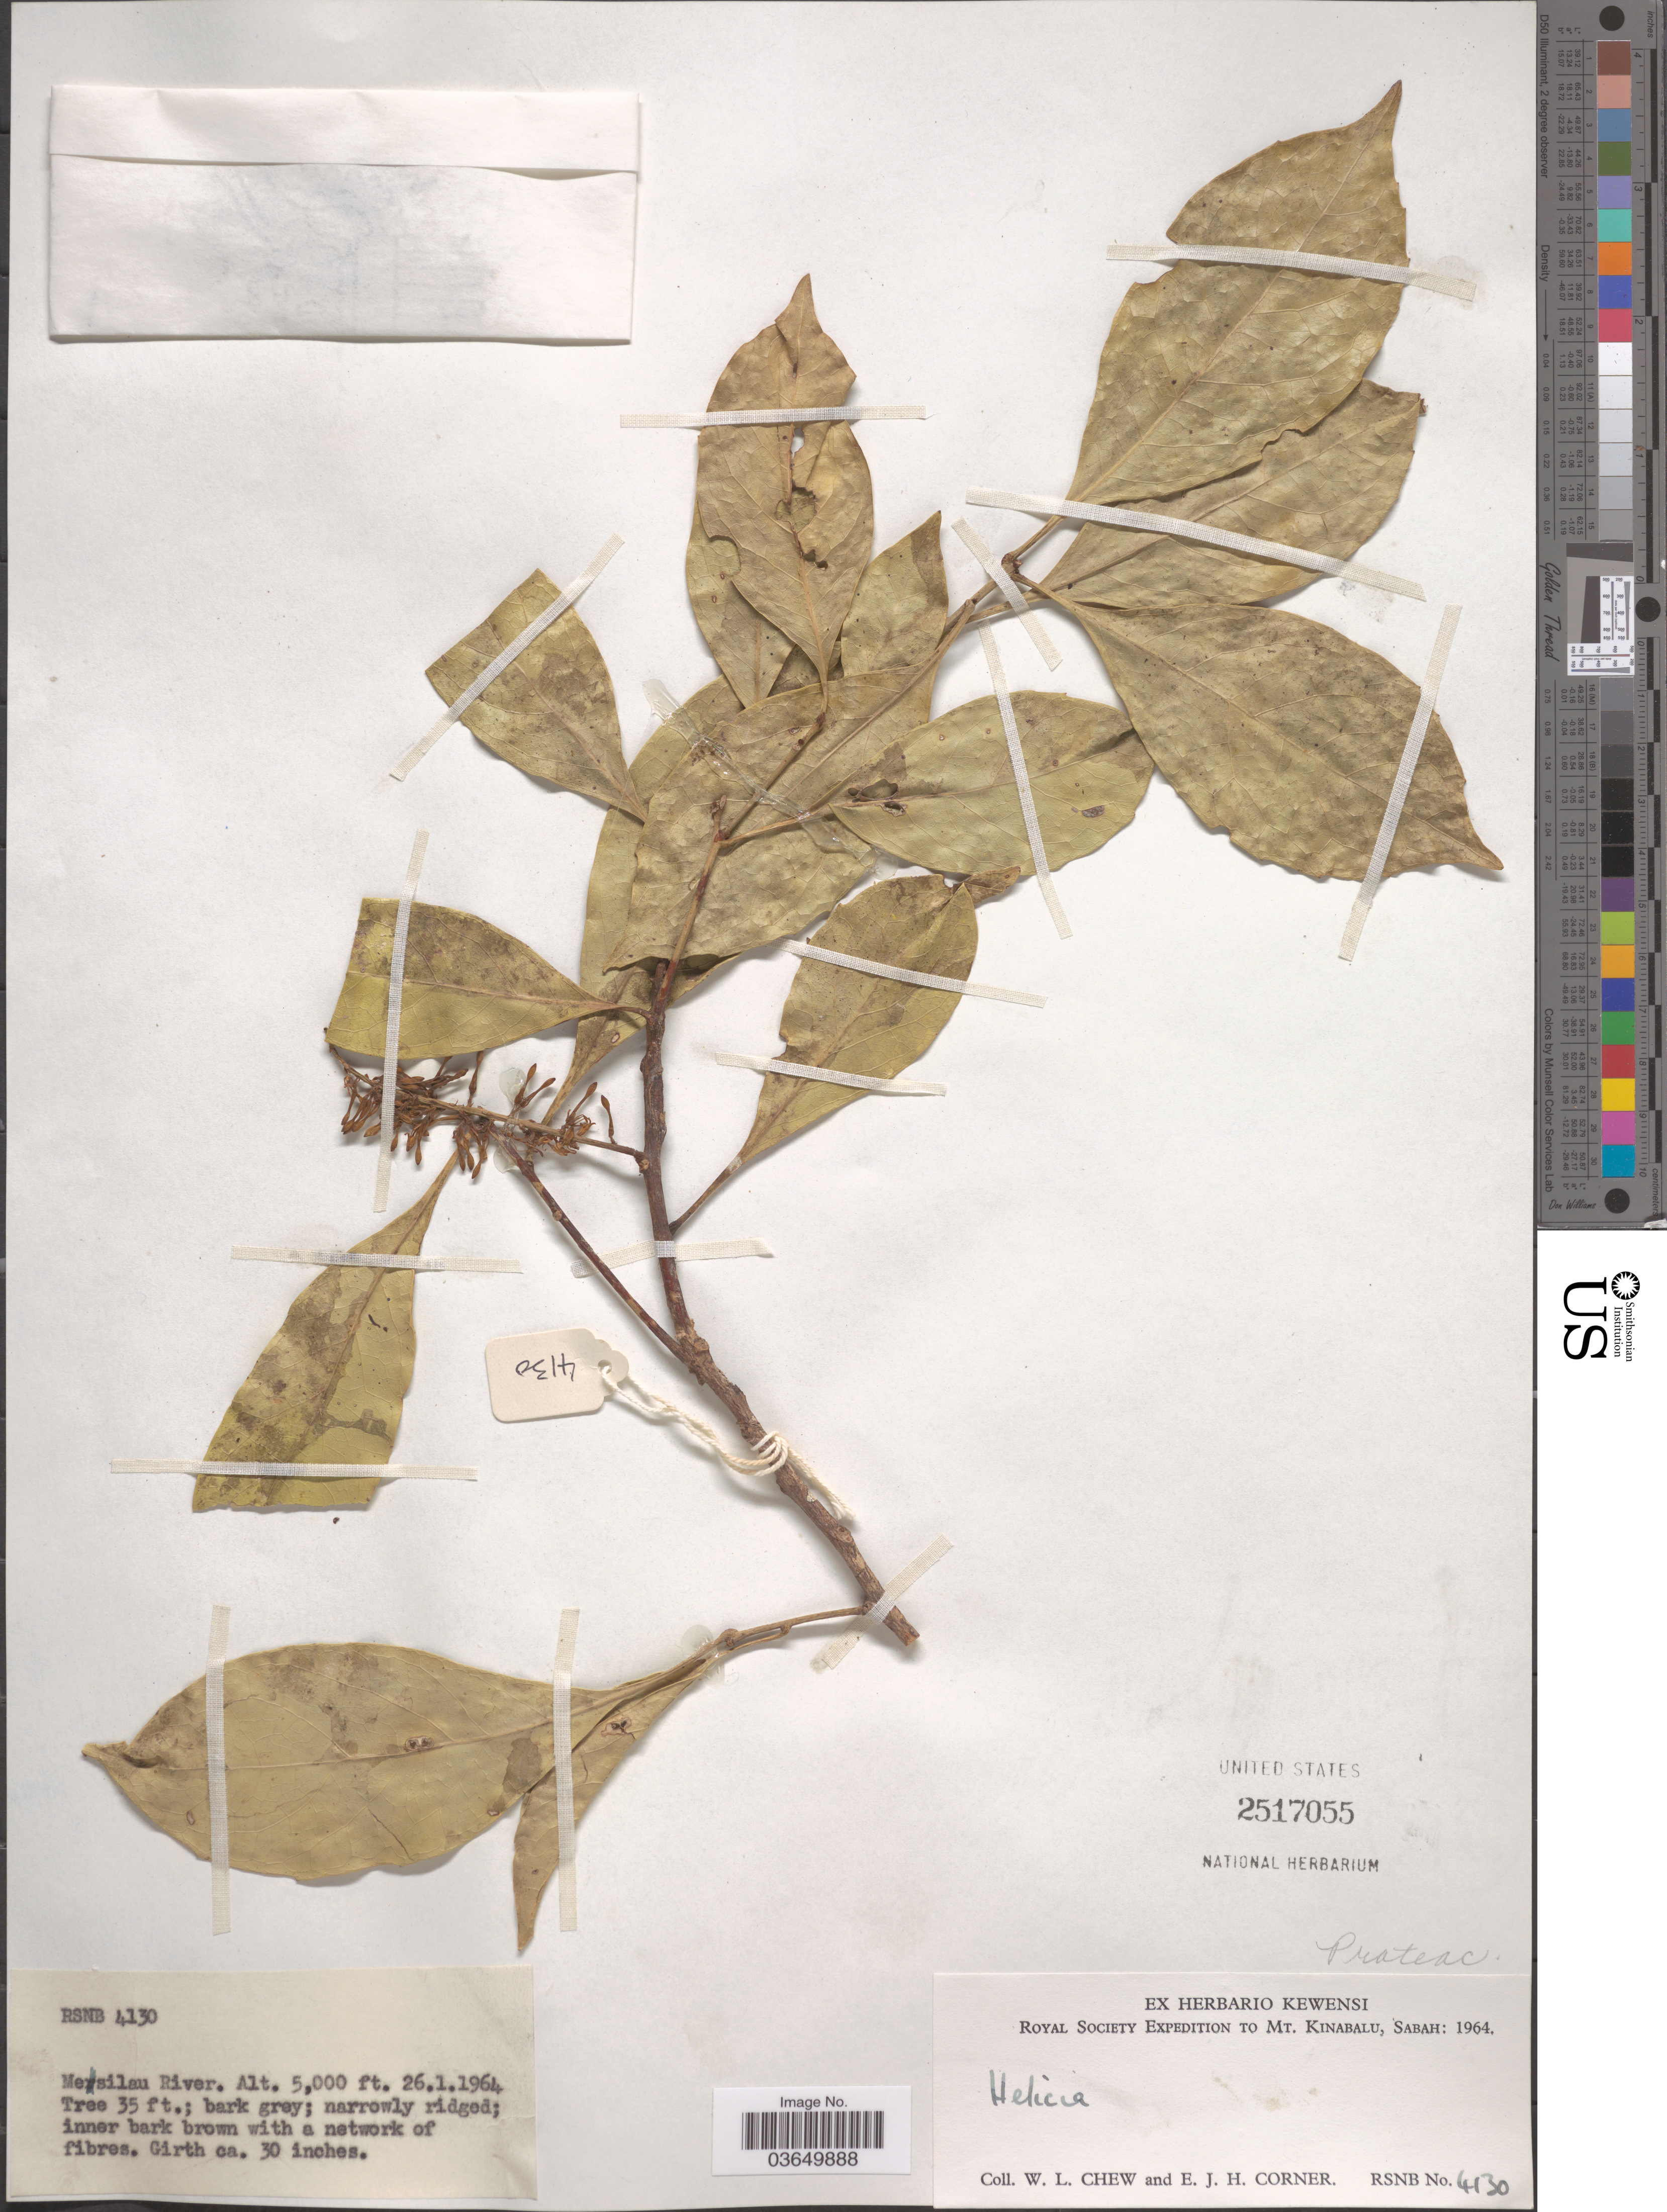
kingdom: Plantae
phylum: Tracheophyta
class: Magnoliopsida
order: Proteales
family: Proteaceae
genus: Helicia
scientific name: Helicia sp.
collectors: W. Chew & E. Corner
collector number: RSNB 4130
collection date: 1964-01-26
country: Malaysia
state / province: Sabah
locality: Mesilau River. Mt. Kinabalu.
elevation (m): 1524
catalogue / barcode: US 2517055